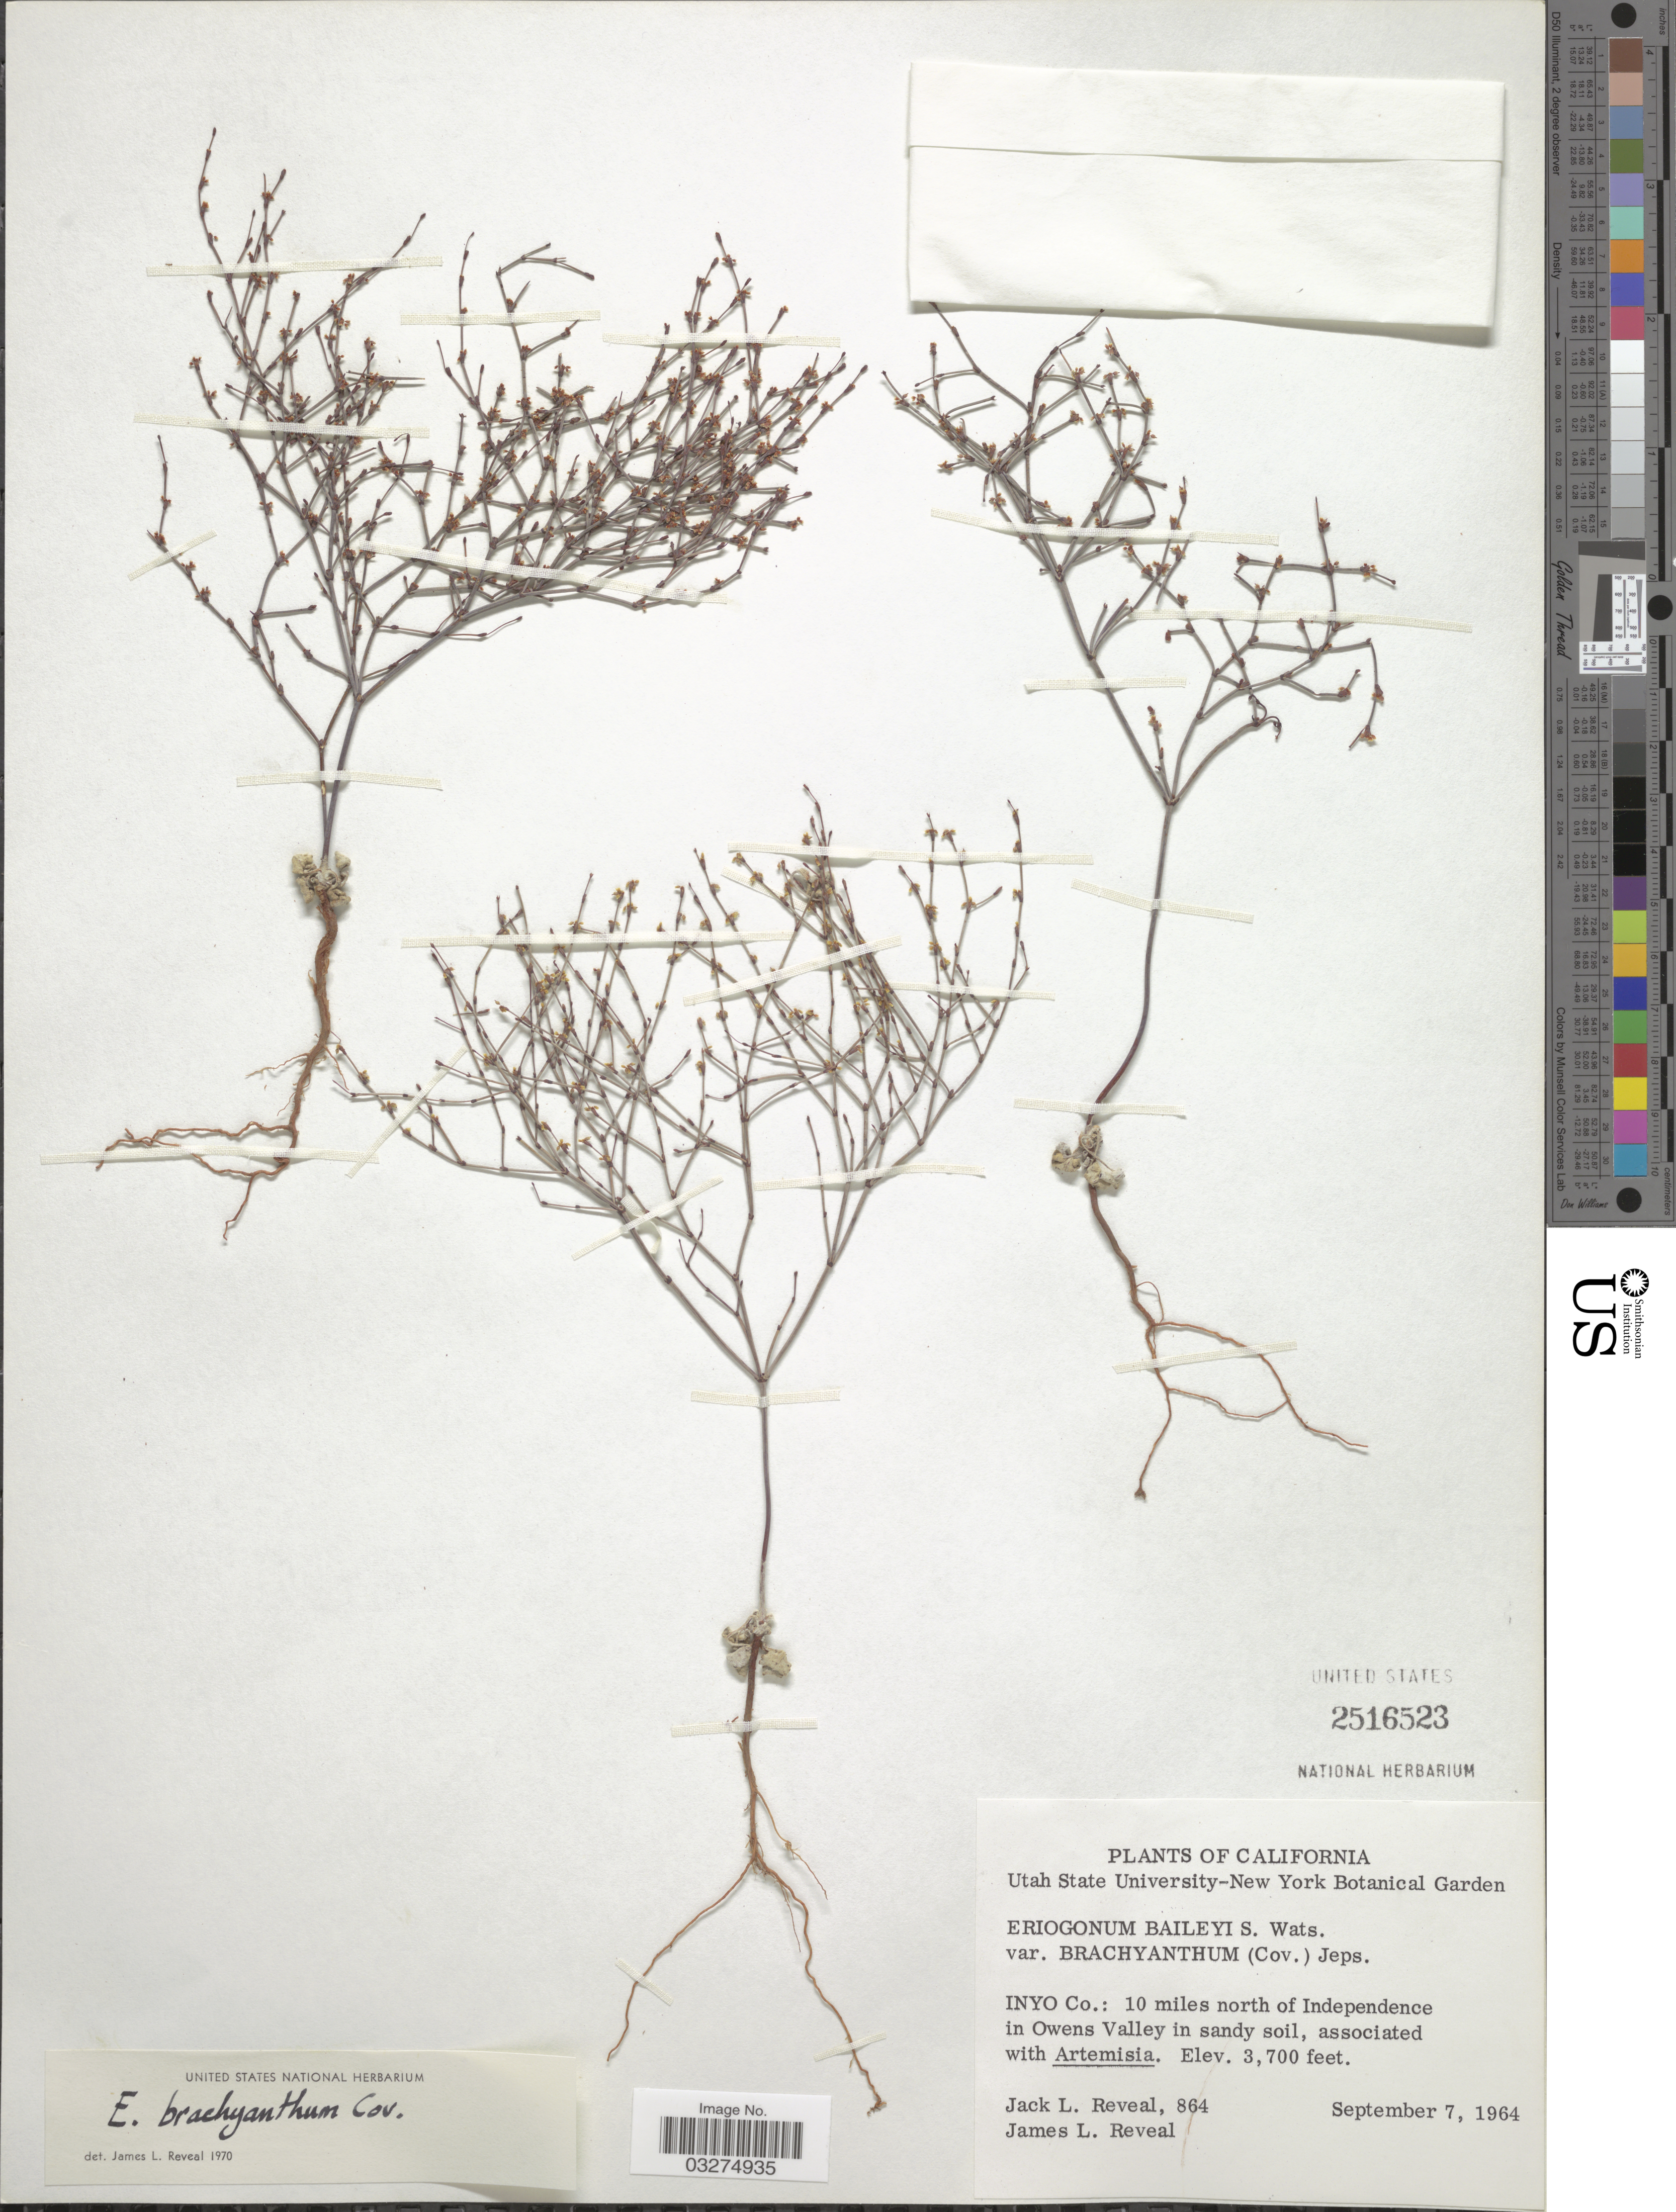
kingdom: Plantae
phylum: Tracheophyta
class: Magnoliopsida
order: Caryophyllales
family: Polygonaceae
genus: Eriogonum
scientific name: Eriogonum brachyanthum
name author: Coville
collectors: J. L. Reveal & J. L. Reveal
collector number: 864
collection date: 1964-09-07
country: United States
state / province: California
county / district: Inyo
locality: Inyo Co.: 10 miles north of Independence in Owens Valley.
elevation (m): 1128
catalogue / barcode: US 2516523